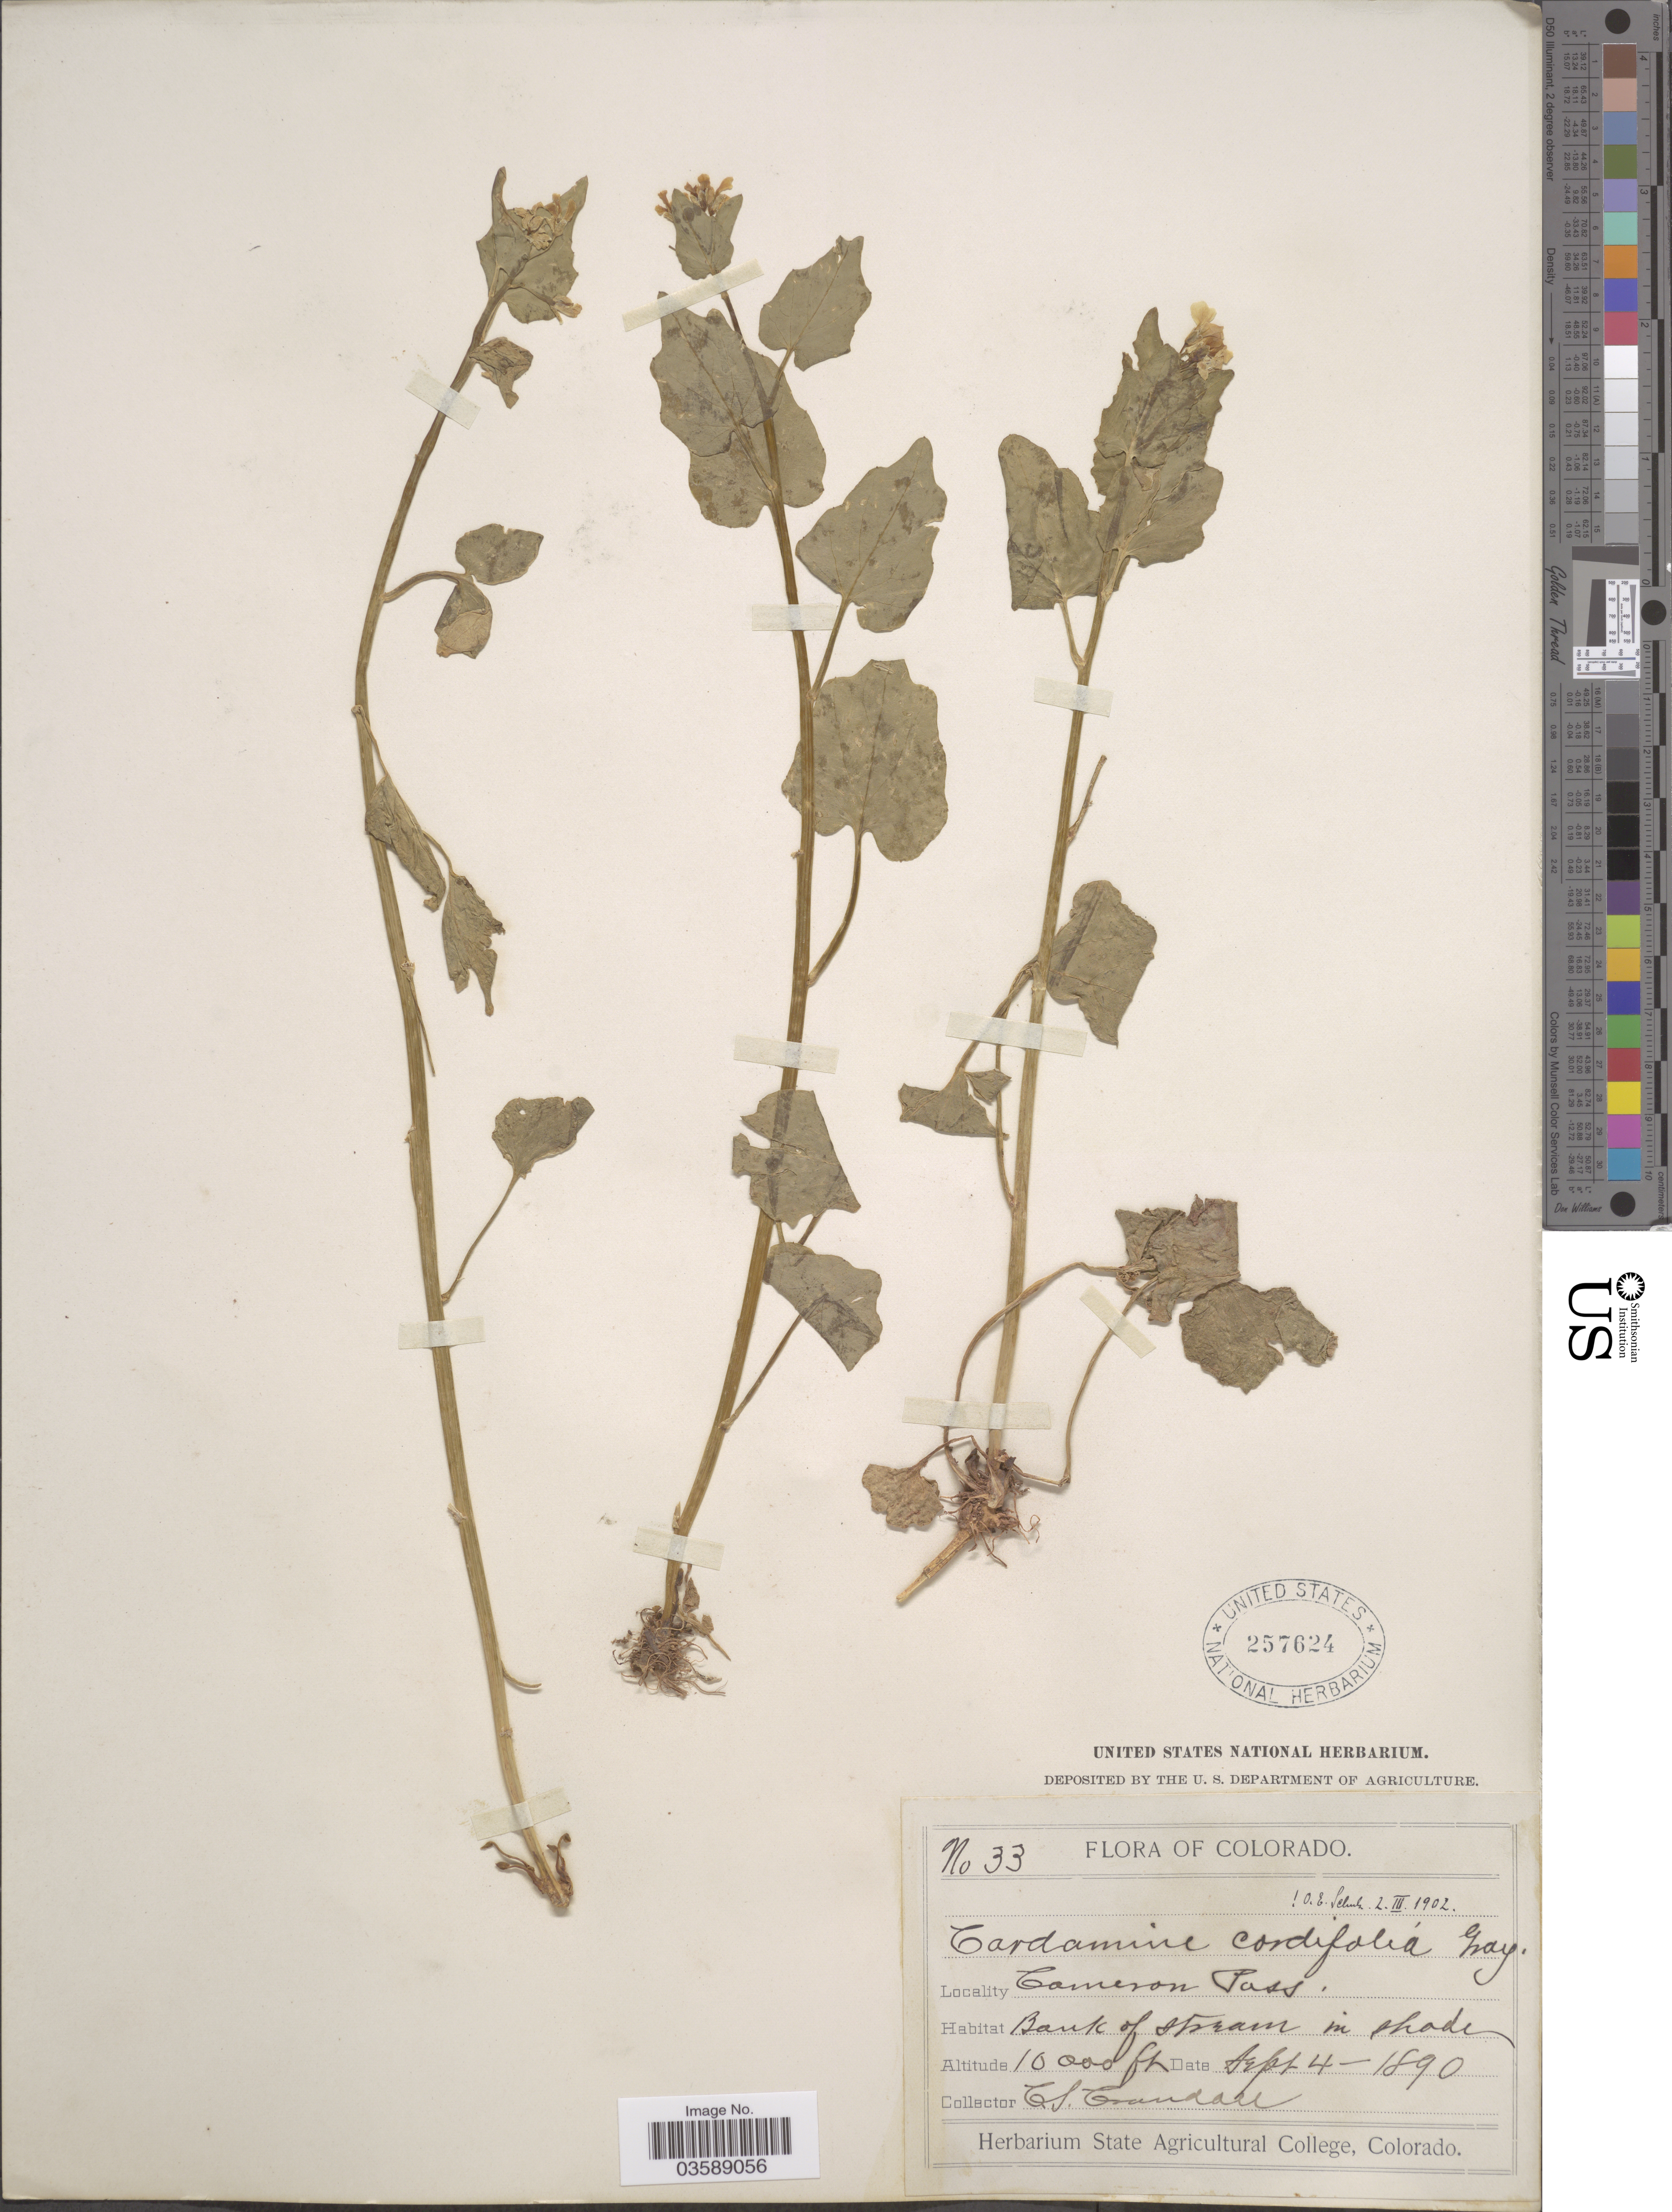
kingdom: Plantae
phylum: Tracheophyta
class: Magnoliopsida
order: Brassicales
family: Brassicaceae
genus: Cardamine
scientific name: Cardamine cordifolia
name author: A. Gray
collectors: C. Crandall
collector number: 33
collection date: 1890-09-04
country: United States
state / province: Colorado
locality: Cameron Pass. Bank of stream in shade.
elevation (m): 3048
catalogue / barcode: US 257624